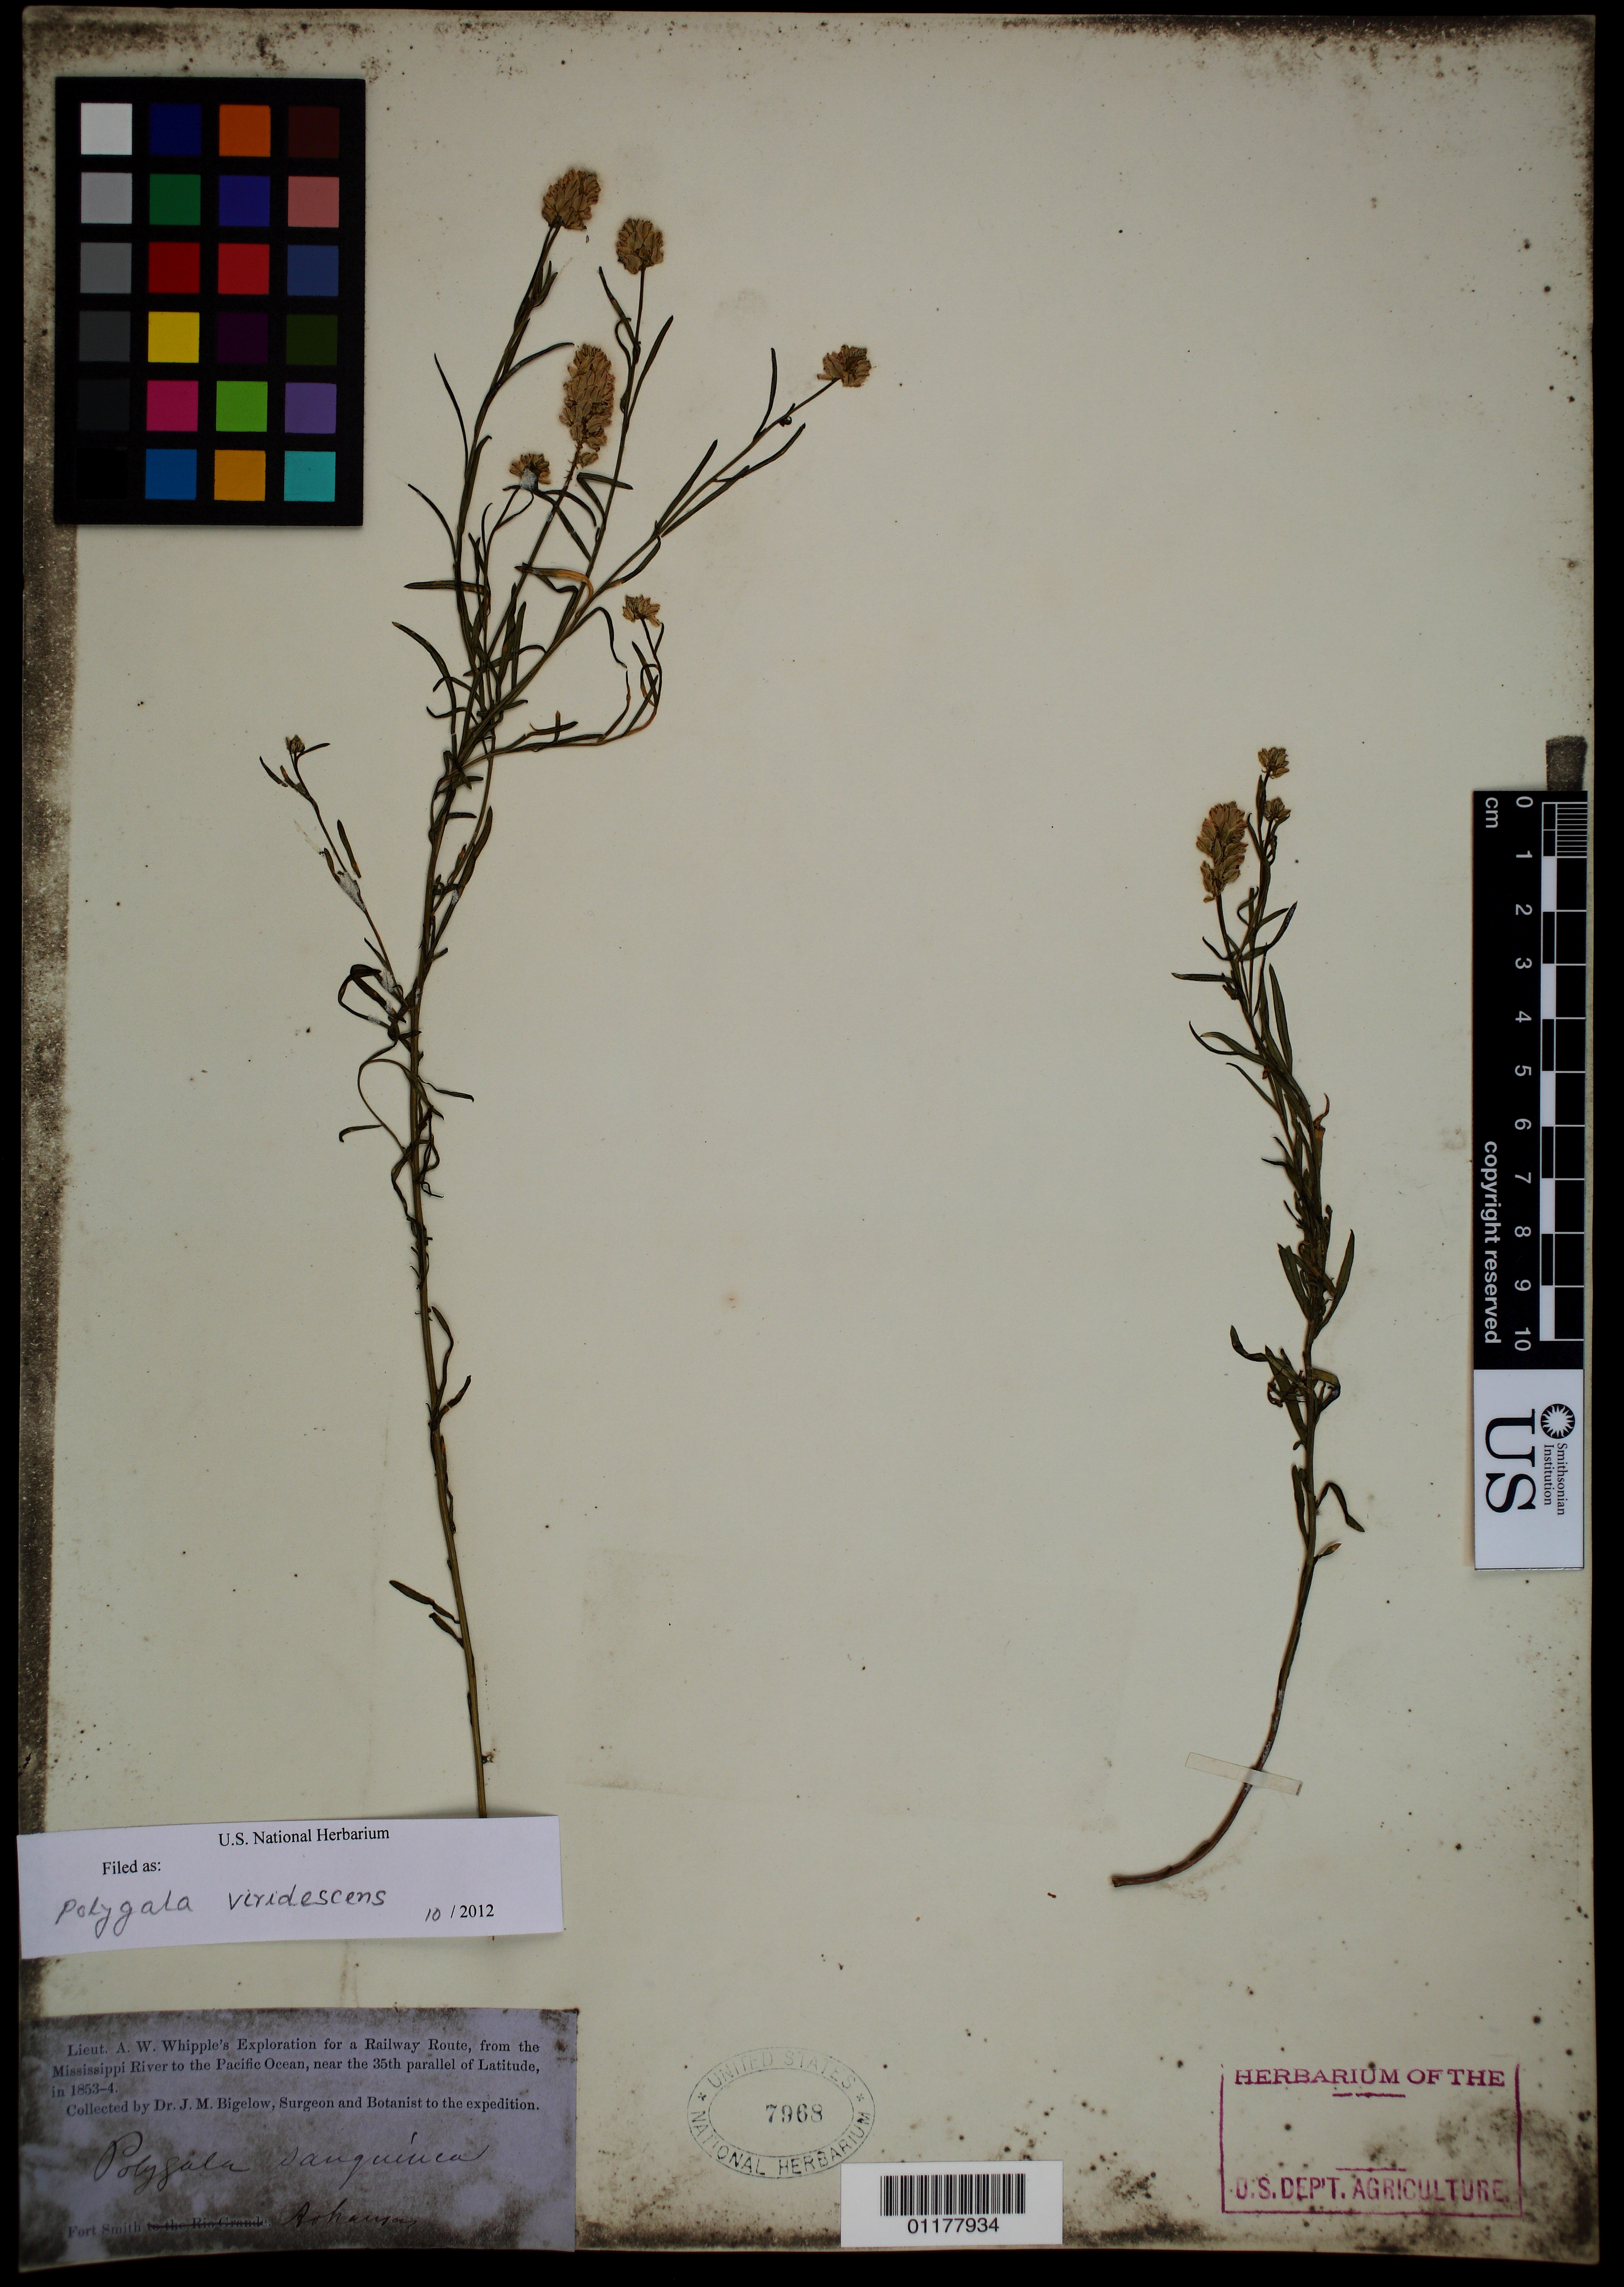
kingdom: Plantae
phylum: Tracheophyta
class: Magnoliopsida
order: Fabales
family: Polygalaceae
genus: Polygala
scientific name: Polygala sanguinea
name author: L.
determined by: Strong, Mark T., (BOT), Smithsonian Institution - National Museum of Natural History (UNITED STATES)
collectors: J. M. Bigelow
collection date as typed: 1853 to -- --- 1854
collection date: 1853/1854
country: United States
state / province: Arkansas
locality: Fort Smith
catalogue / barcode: US 7698